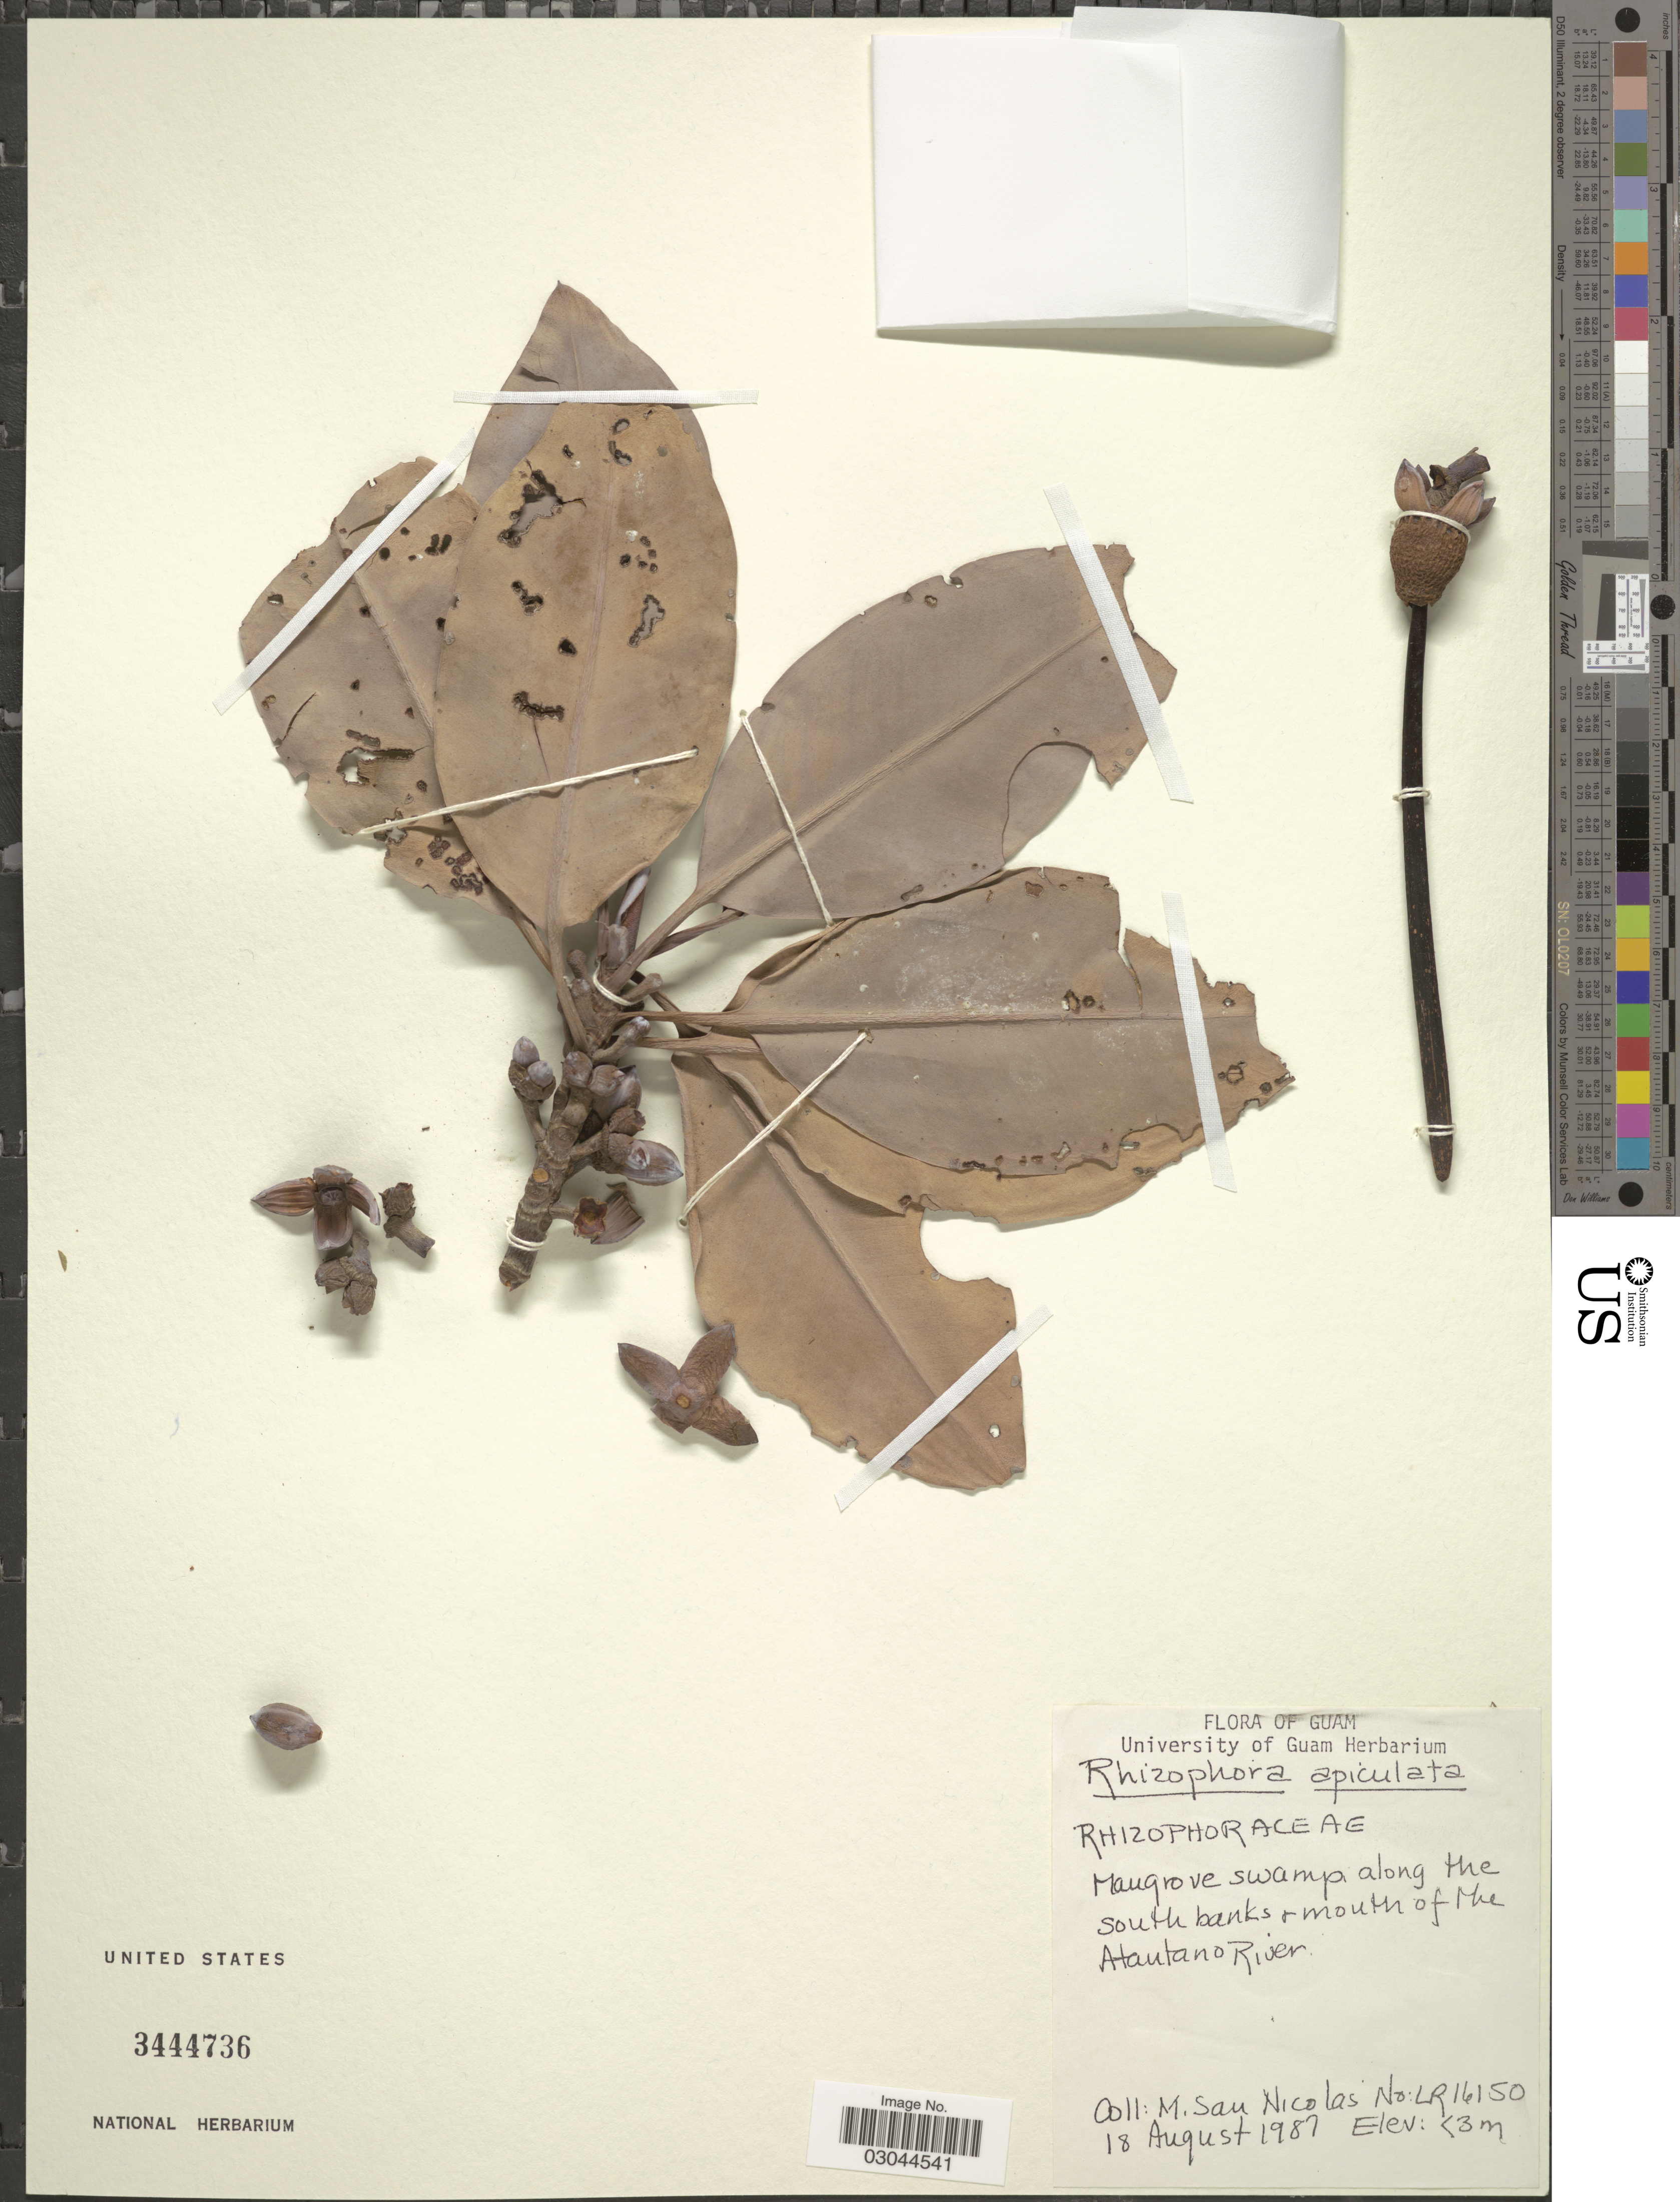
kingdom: Plantae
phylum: Tracheophyta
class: Magnoliopsida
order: Malpighiales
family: Rhizophoraceae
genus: Rhizophora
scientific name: Rhizophora apiculata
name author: Blume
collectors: M. San Nicolas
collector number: LR 16150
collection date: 1987-08-18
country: Guam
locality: Mangrove swamp along the south banks & mouth of the Atantano River.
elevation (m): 3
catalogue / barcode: US 3444736